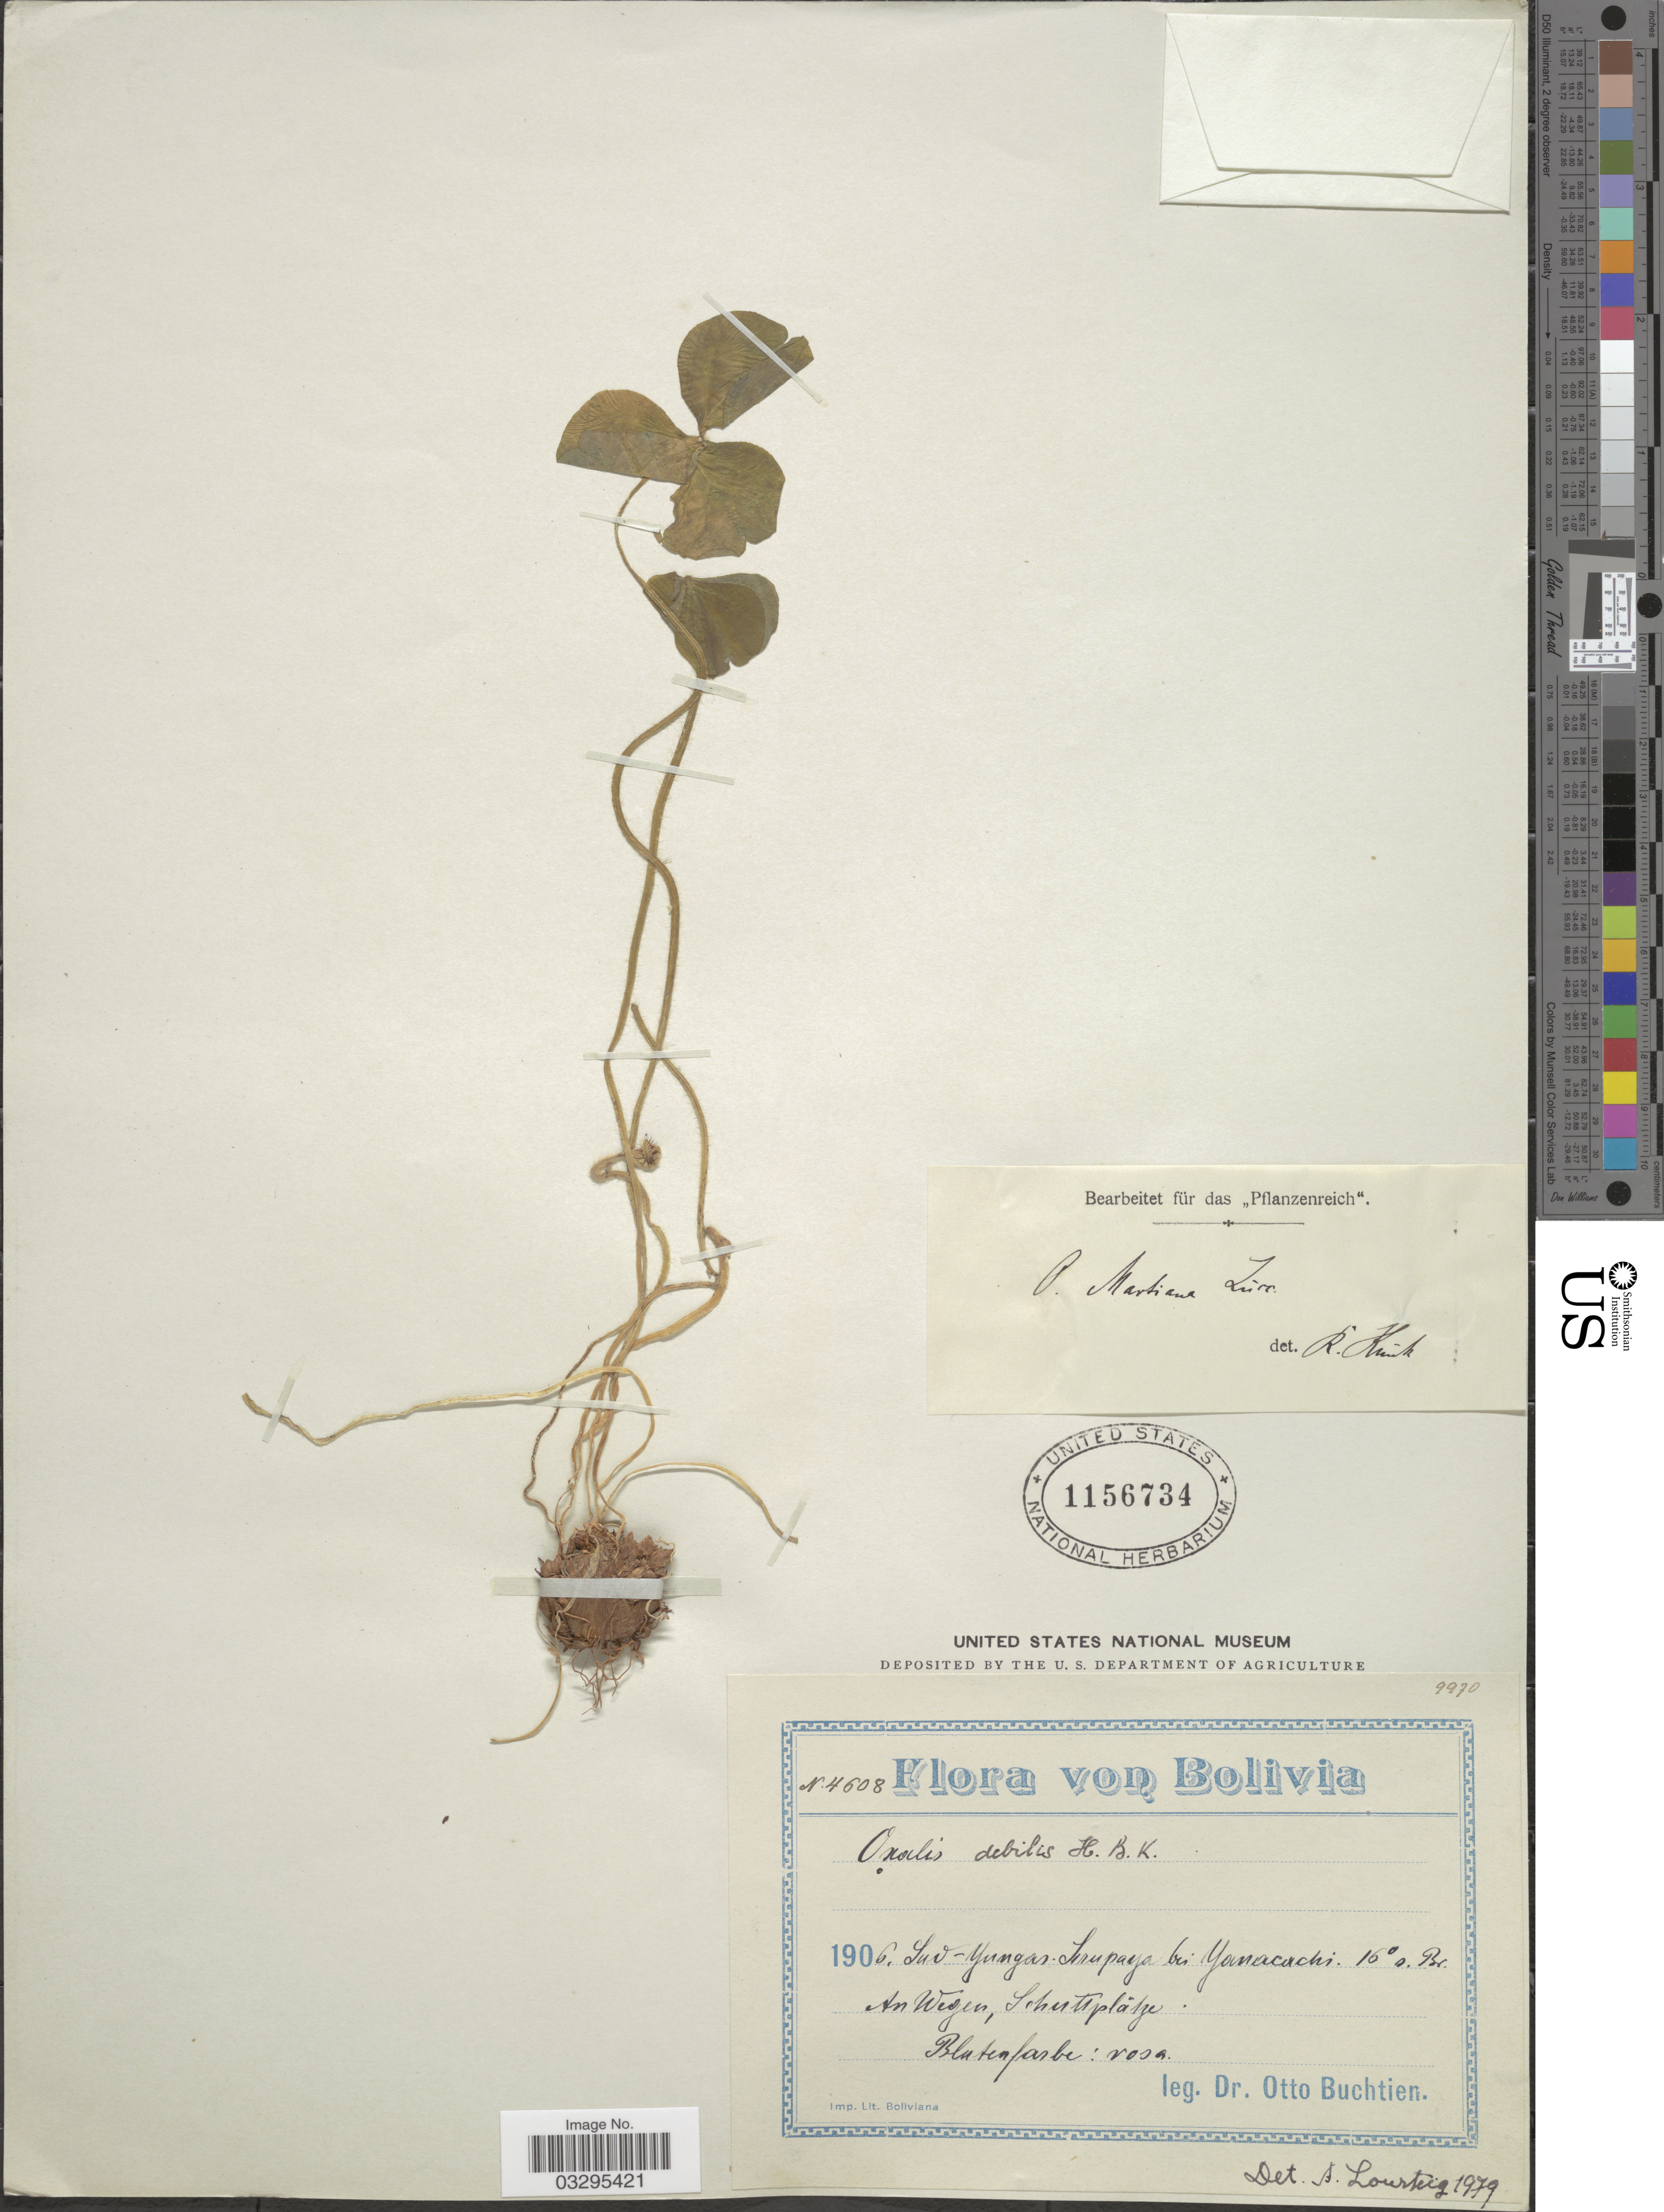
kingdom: Plantae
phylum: Tracheophyta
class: Magnoliopsida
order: Oxalidales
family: Oxalidaceae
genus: Oxalis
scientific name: Oxalis debilis var. debilis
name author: Kunth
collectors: O. Buchtien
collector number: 4608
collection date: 1906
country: Bolivia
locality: Sud-Yungas. Irapaya bi Yanacachi. 16° s, Br. An Wegen, Schutsplatze.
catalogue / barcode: US 1156734